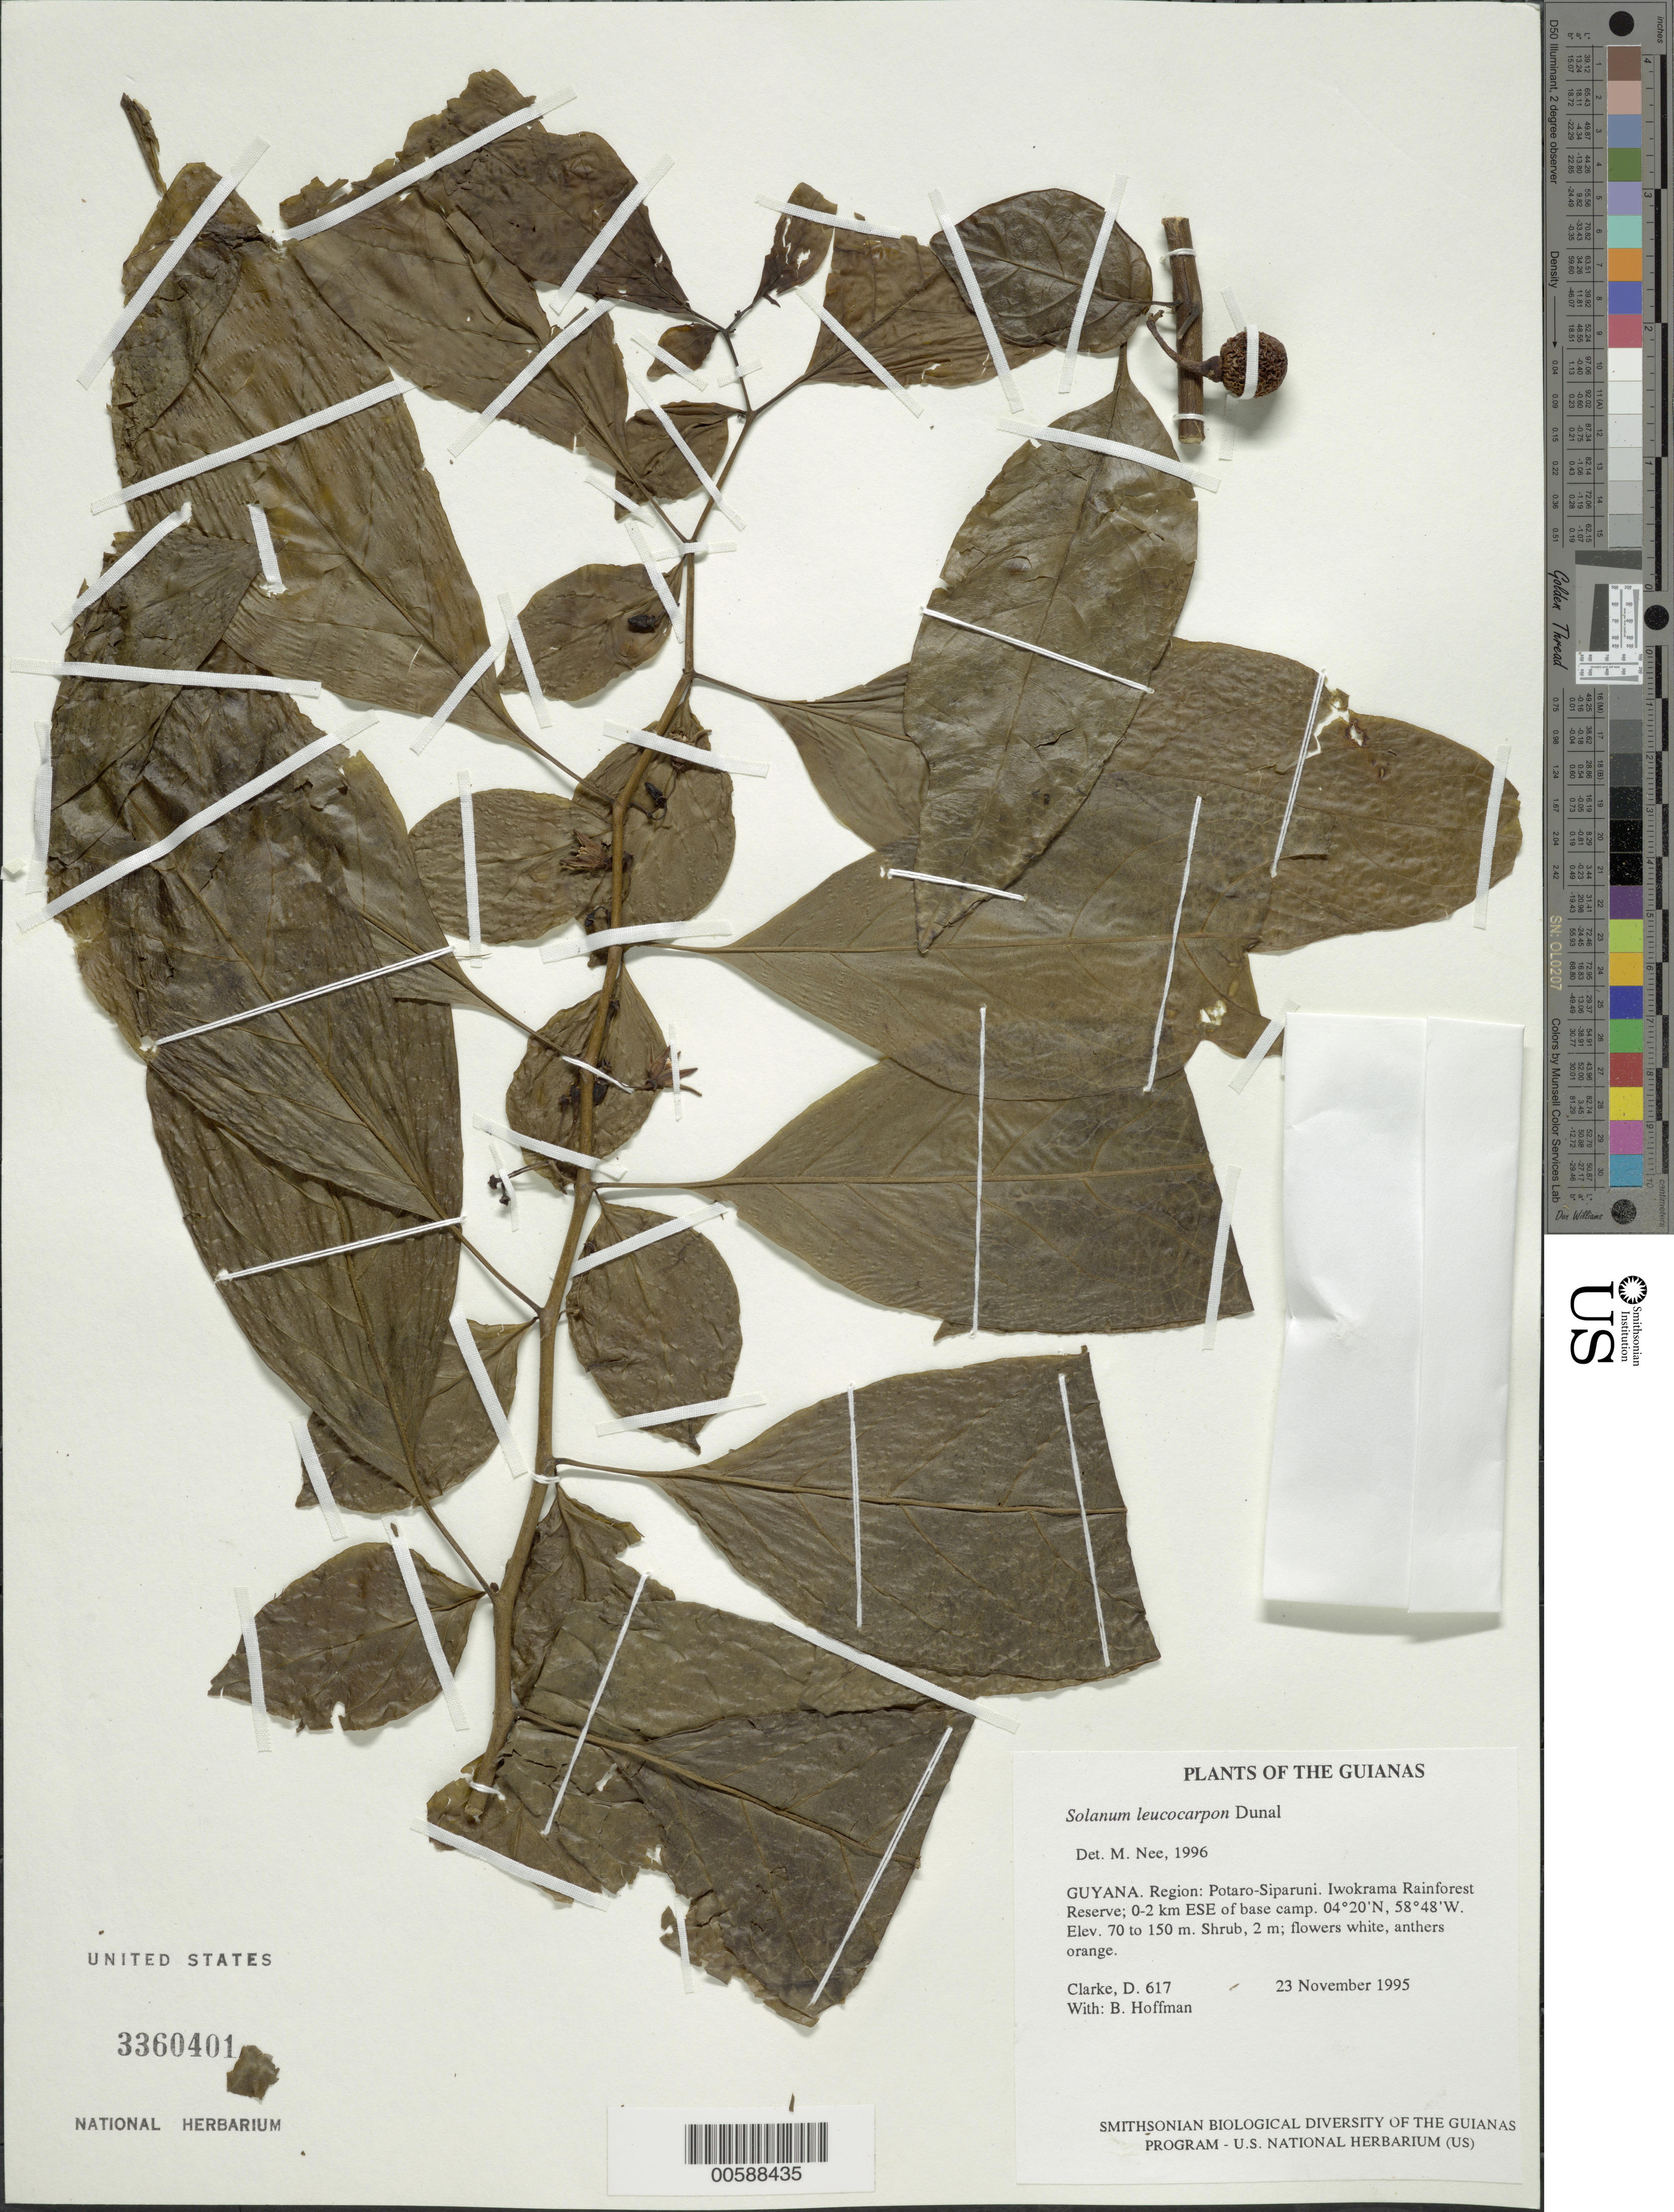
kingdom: Plantae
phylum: Tracheophyta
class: Magnoliopsida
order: Solanales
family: Solanaceae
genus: Solanum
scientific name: Solanum leucocarpon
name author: Dunal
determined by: Nee, Michael H.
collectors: H. D. Clarke & B. Hoffman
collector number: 617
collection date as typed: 11 Nov 1995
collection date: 1995-11-11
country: Guyana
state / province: Potaro-Siparuni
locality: Iwokrama Rainforest Reserve; 0-2 km ESE of base camp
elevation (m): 70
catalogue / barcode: US 3360401